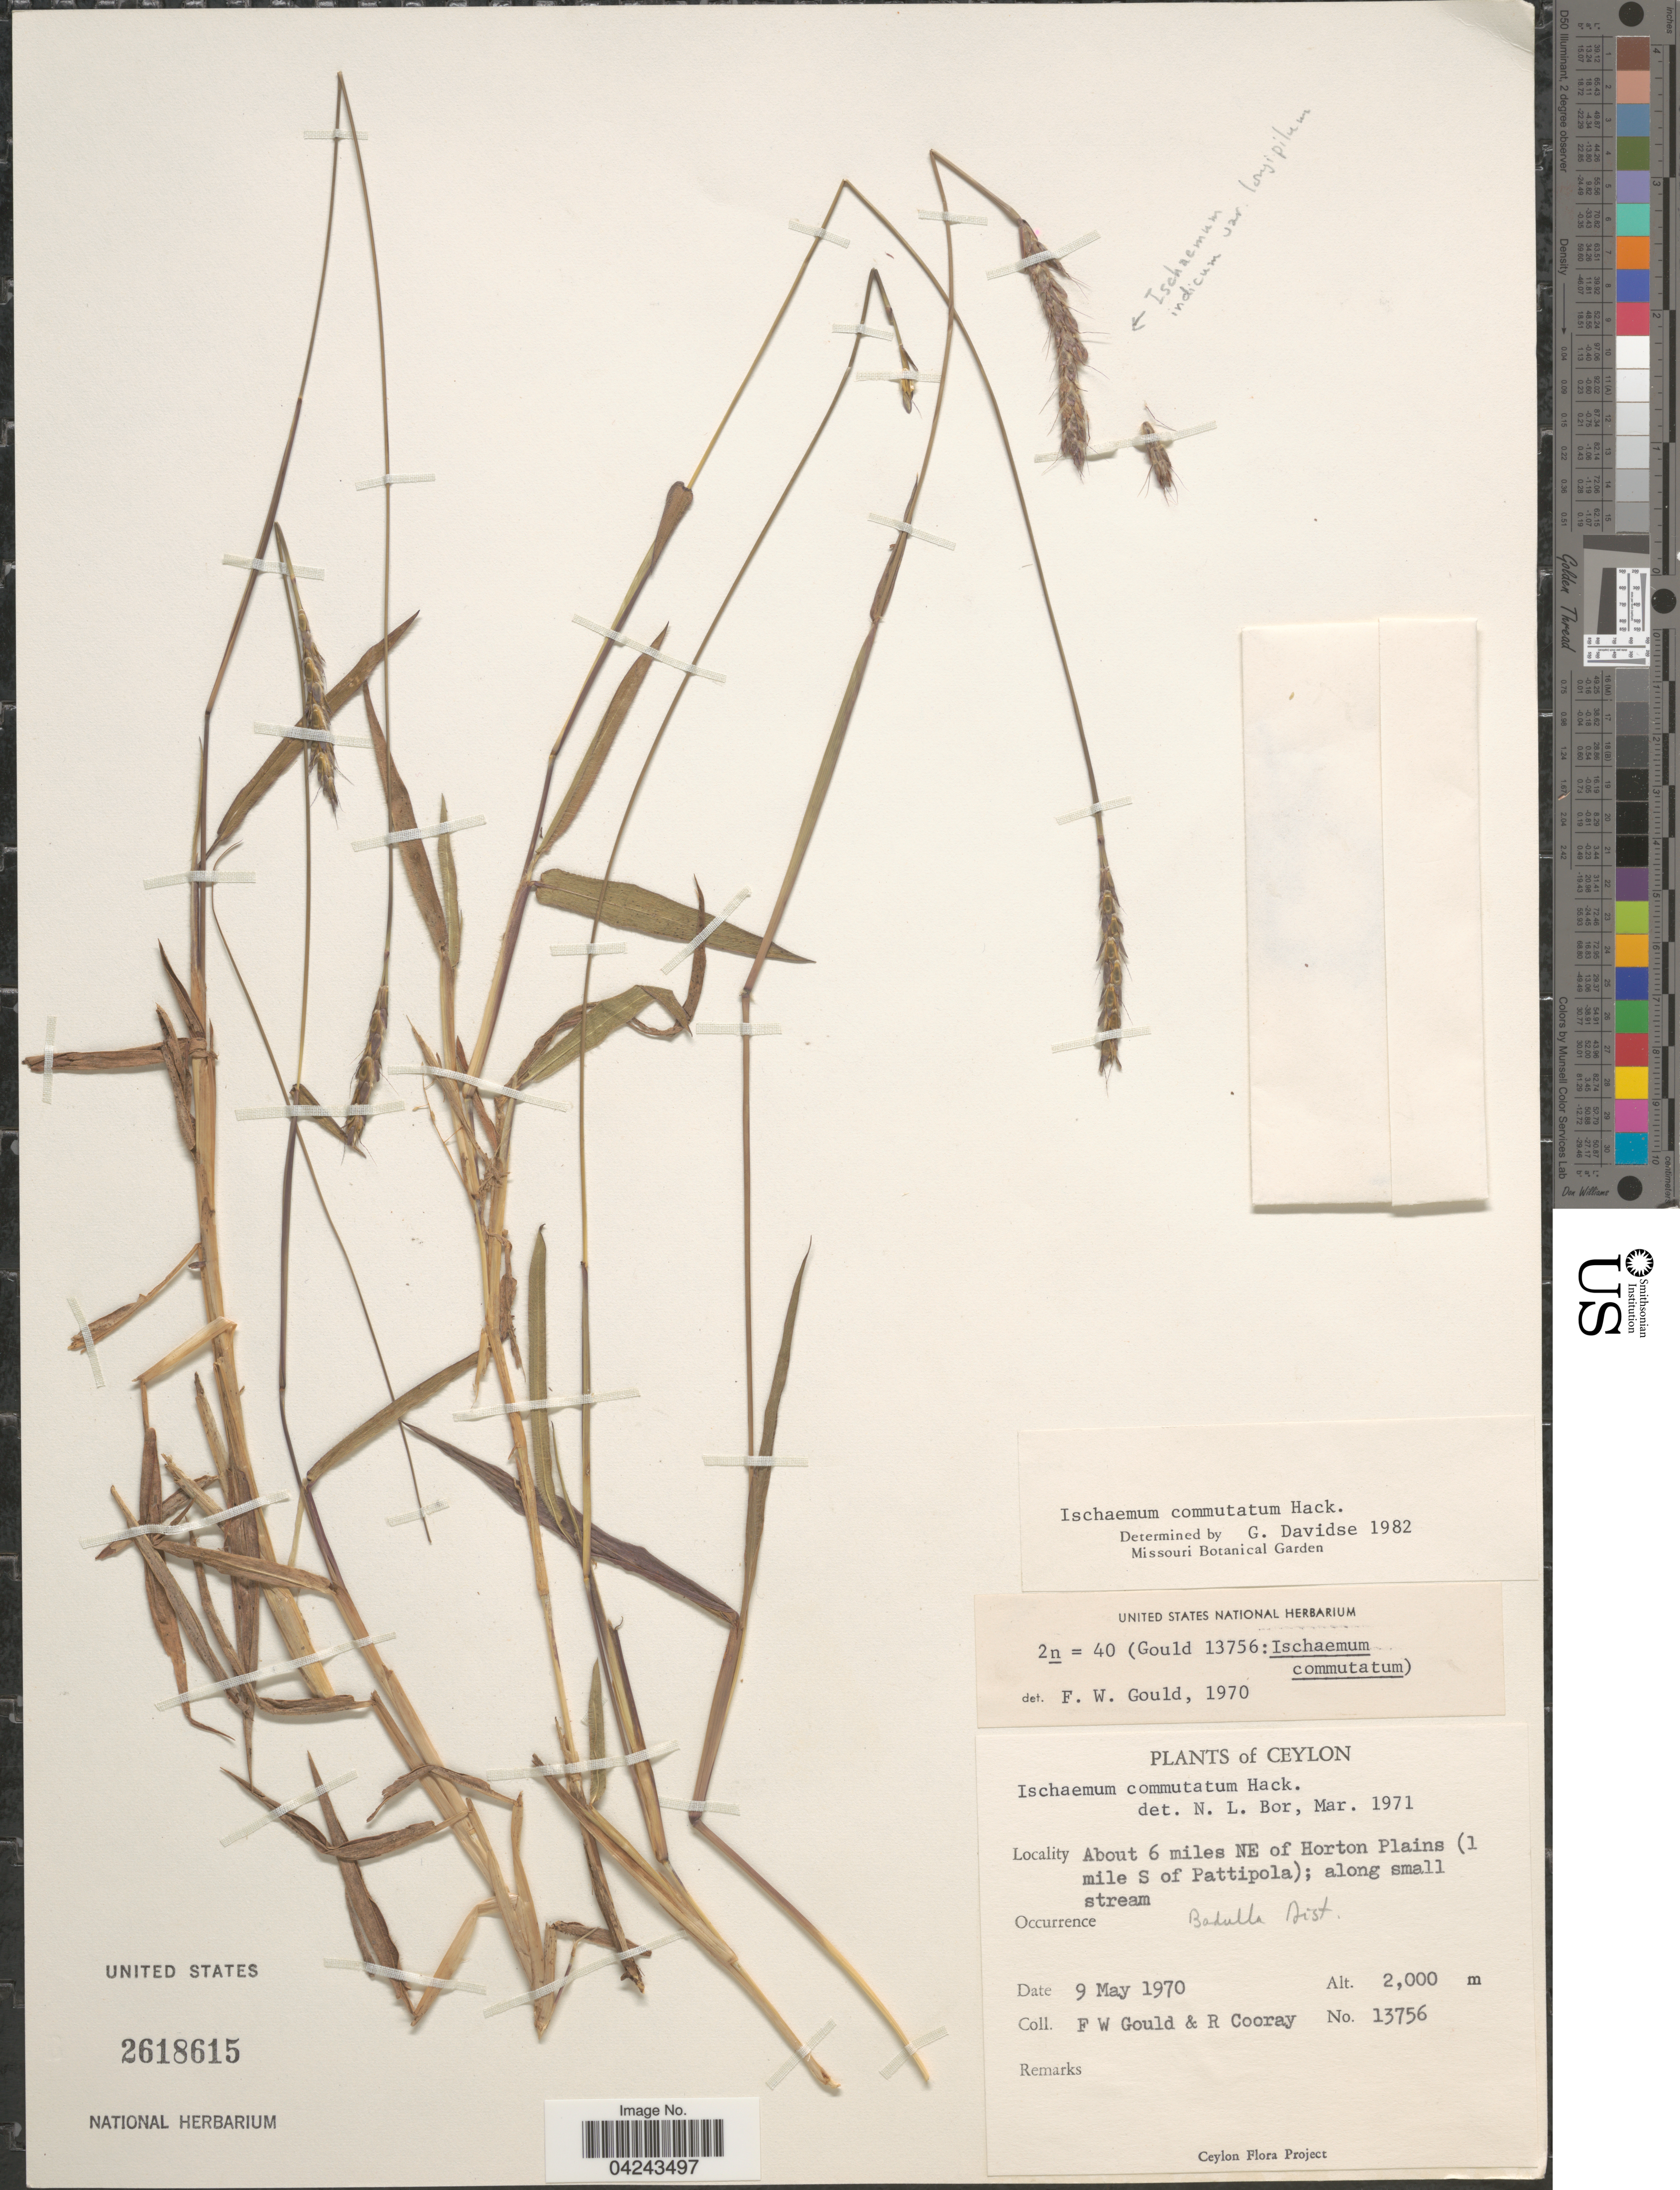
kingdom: Plantae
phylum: Tracheophyta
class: Liliopsida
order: Poales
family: Poaceae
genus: Ischaemum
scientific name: Ischaemum commutatum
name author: Hack.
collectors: F. W. Gould & R. Cooray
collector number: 13756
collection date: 1970-05-09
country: Sri Lanka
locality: Ceylon. About 6 miles NE of Horton Plains (1 mile S of Pattipola); along small stream.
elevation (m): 2000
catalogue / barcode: US 2618615